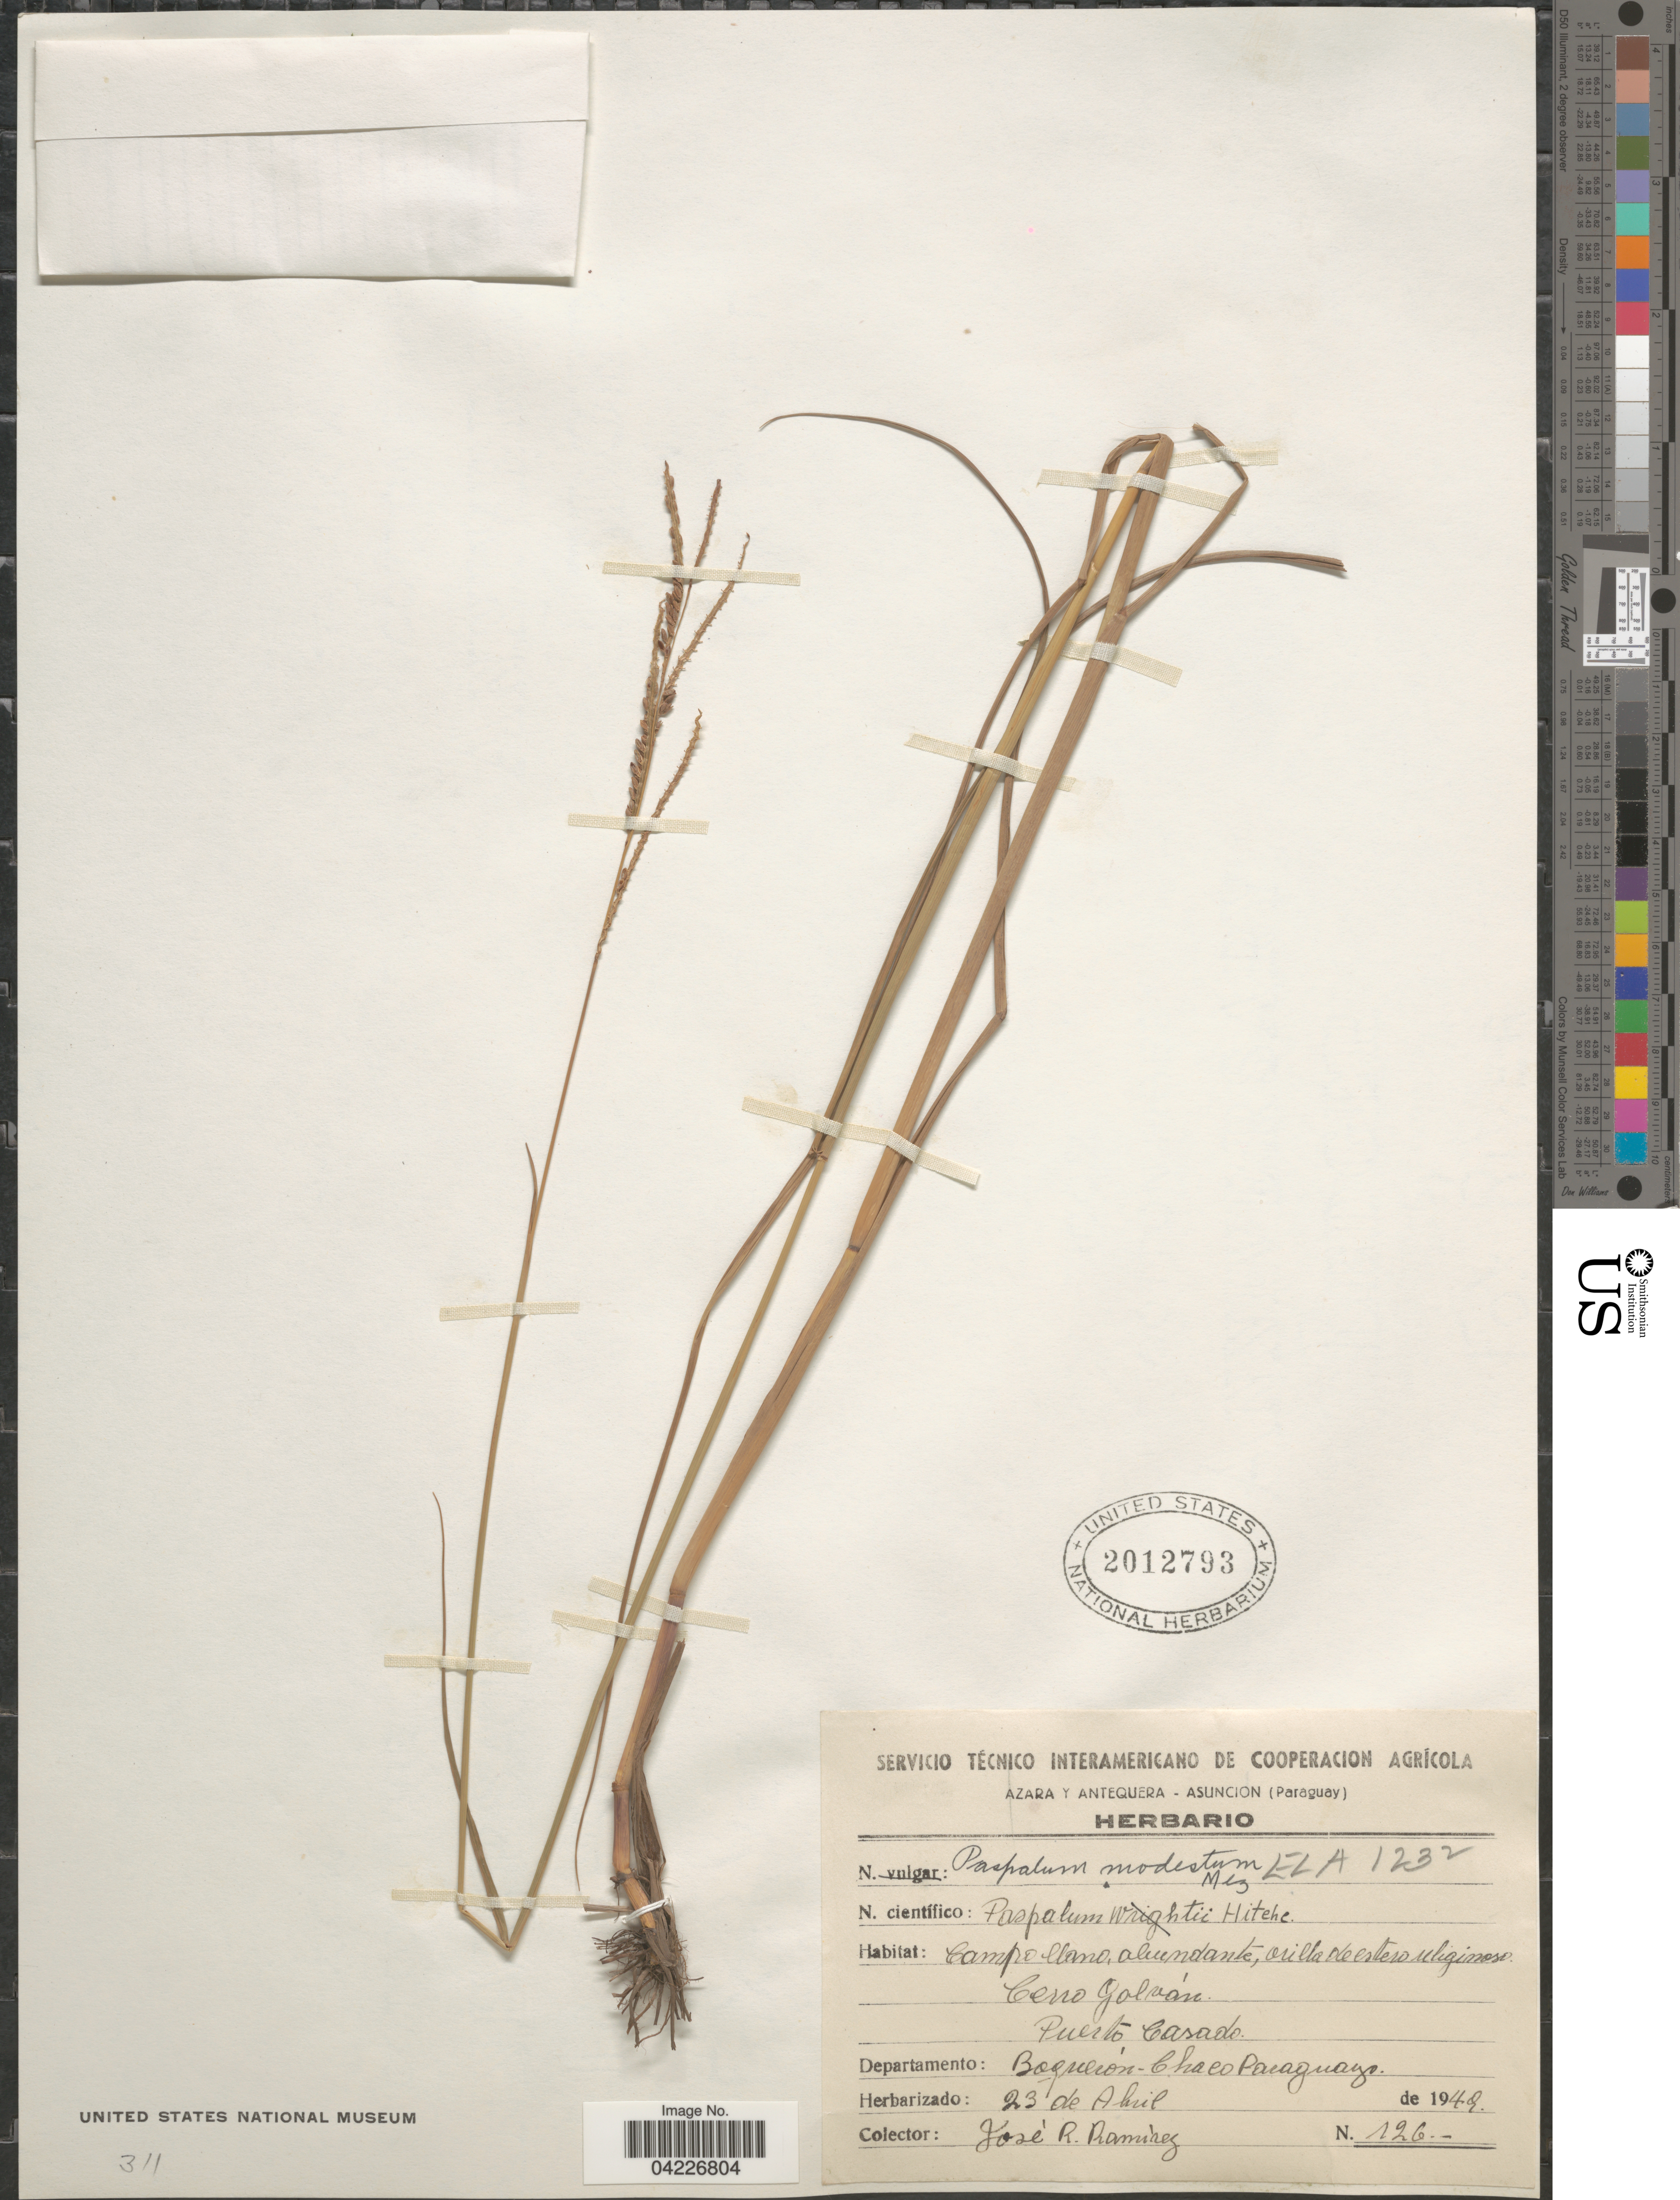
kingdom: Plantae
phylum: Tracheophyta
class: Liliopsida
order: Poales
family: Poaceae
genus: Paspalum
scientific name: Paspalum wrightii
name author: Hitchc. & Chase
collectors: J. Ramírez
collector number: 126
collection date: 1949-04-23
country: Paraguay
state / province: Boqueron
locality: Campo llano, abundante, orilla de estero uliginoso. Cerro Galván. Puerto Casado. Departamento: Boqueron - Chaco Paraguayo.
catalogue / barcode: US 2012793